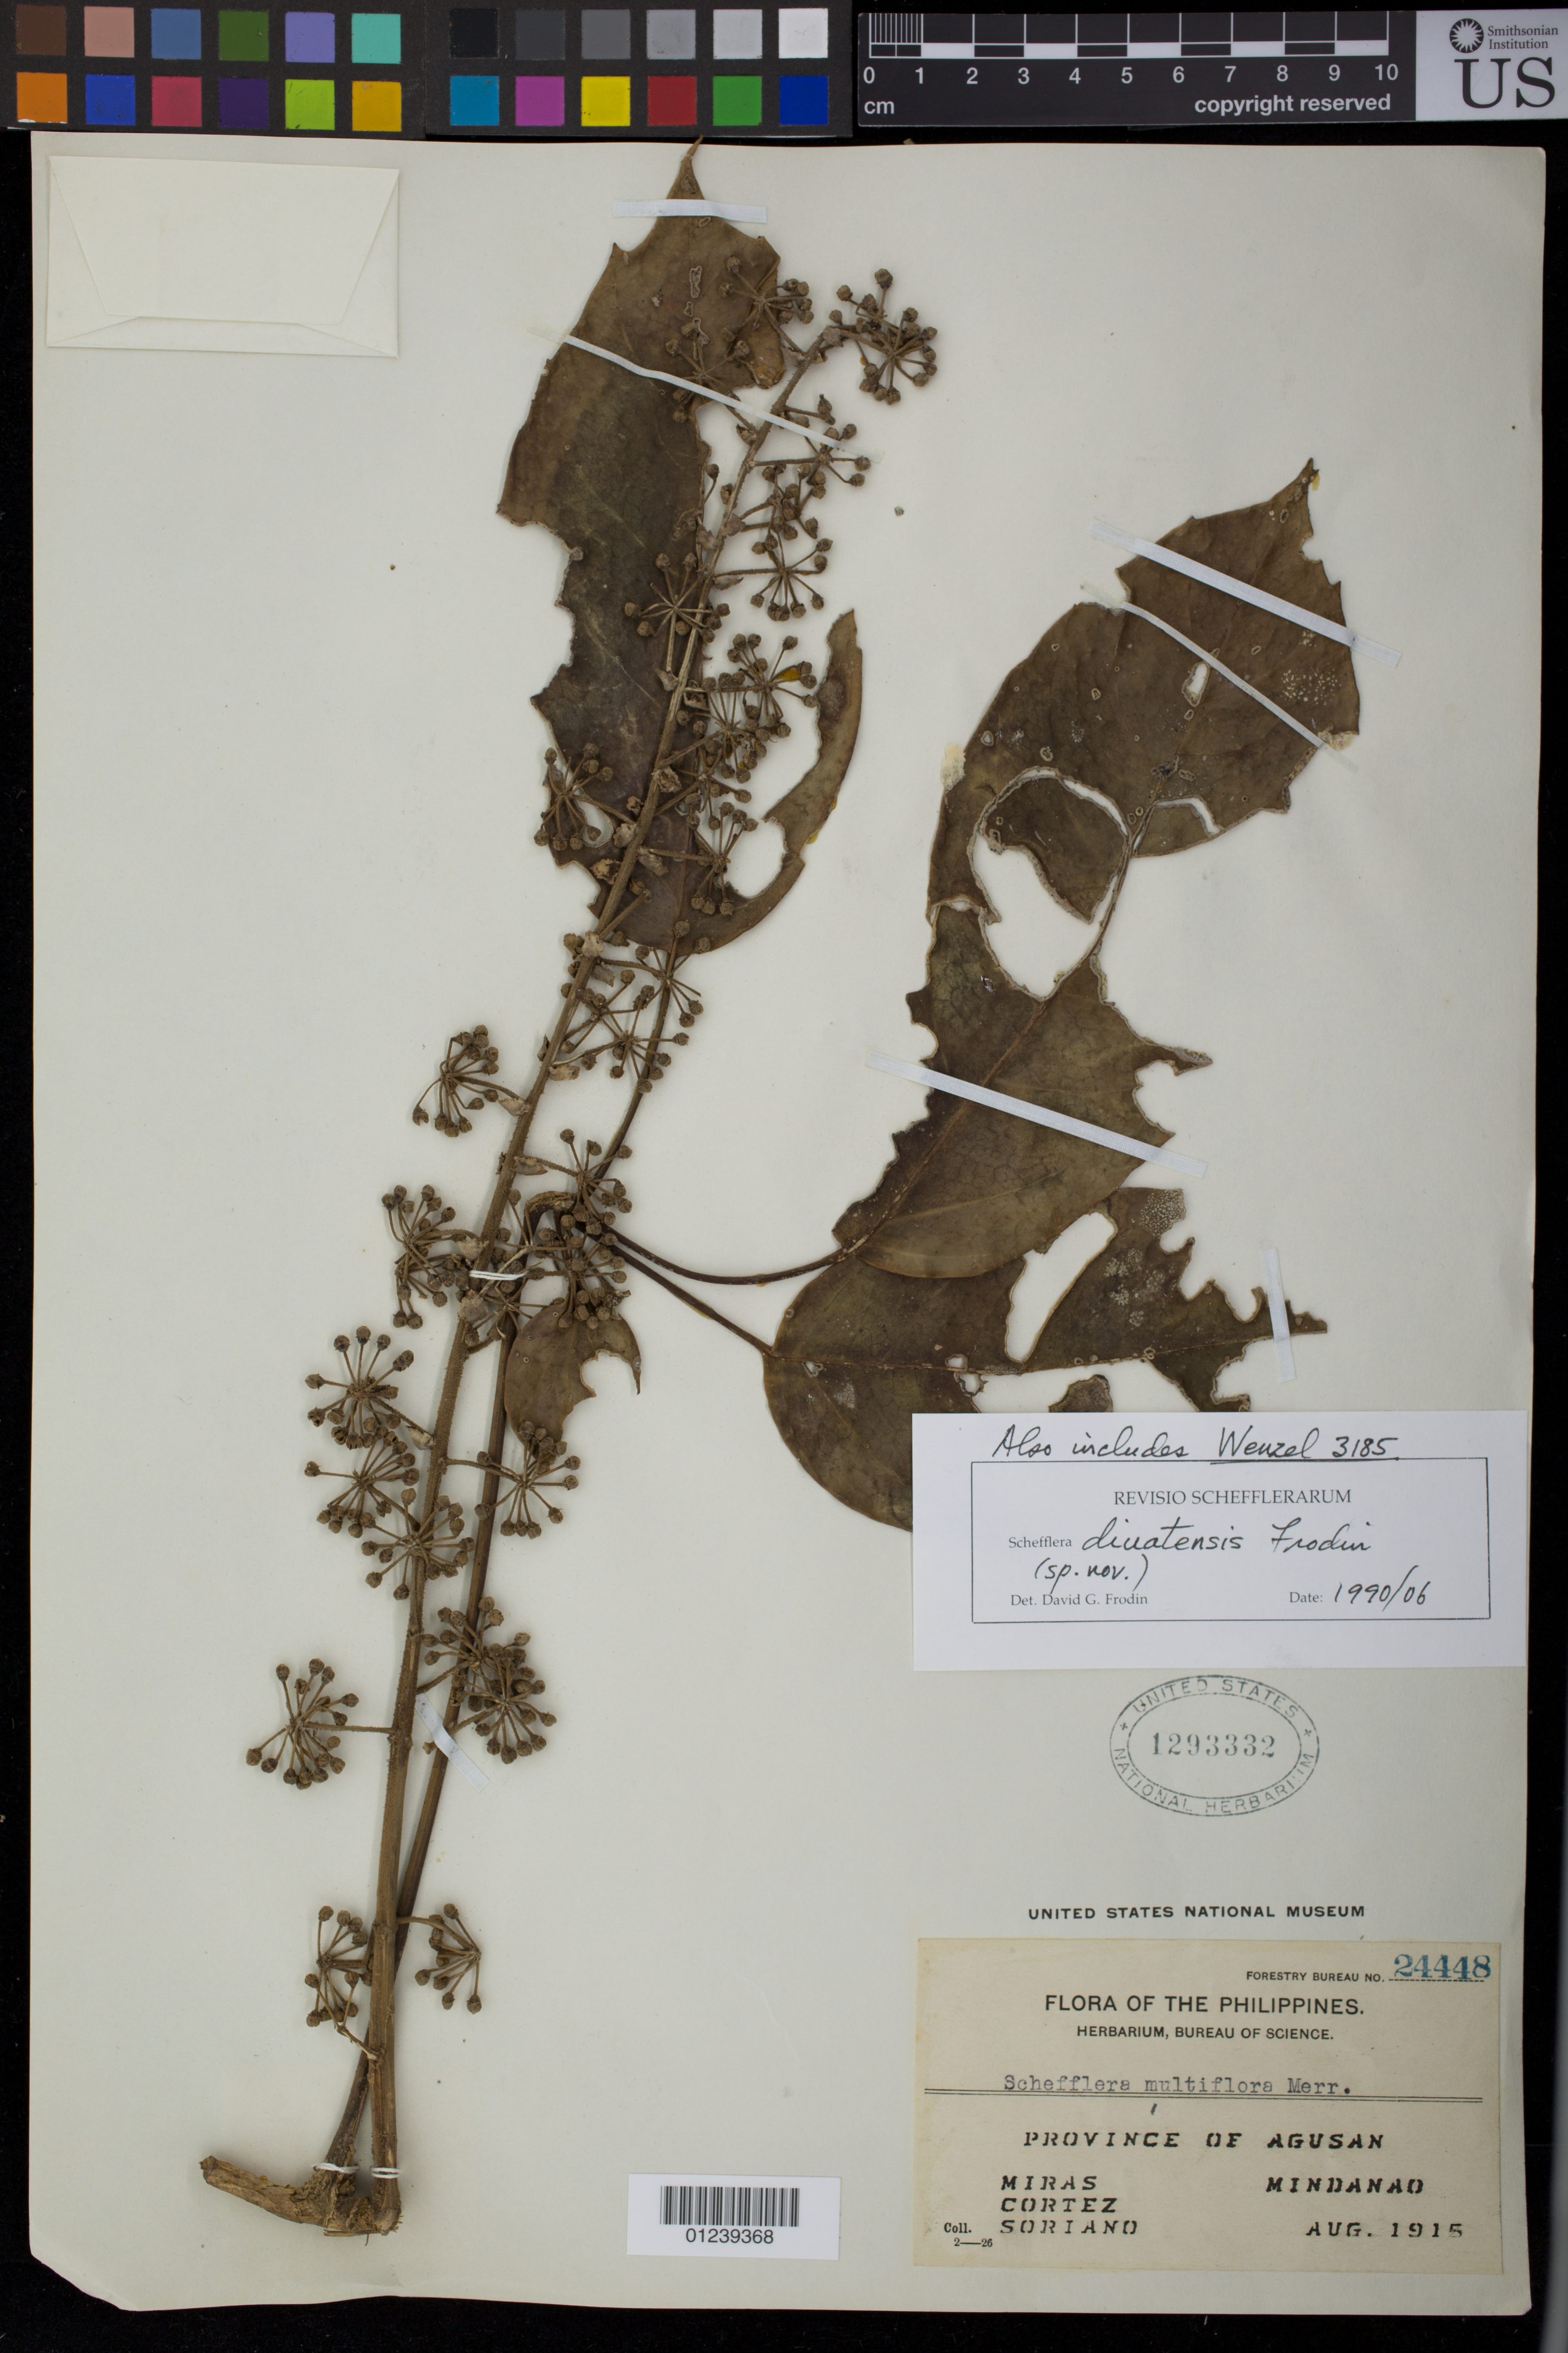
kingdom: Plantae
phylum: Tracheophyta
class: Magnoliopsida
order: Apiales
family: Araliaceae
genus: Schefflera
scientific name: Schefflera diuatensis ined.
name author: Frodin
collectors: M. Soriano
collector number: For. Bur. 24448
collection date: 1915-08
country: Philippines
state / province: Caraga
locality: Province of Agusan, Mindanao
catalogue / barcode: US 1293332